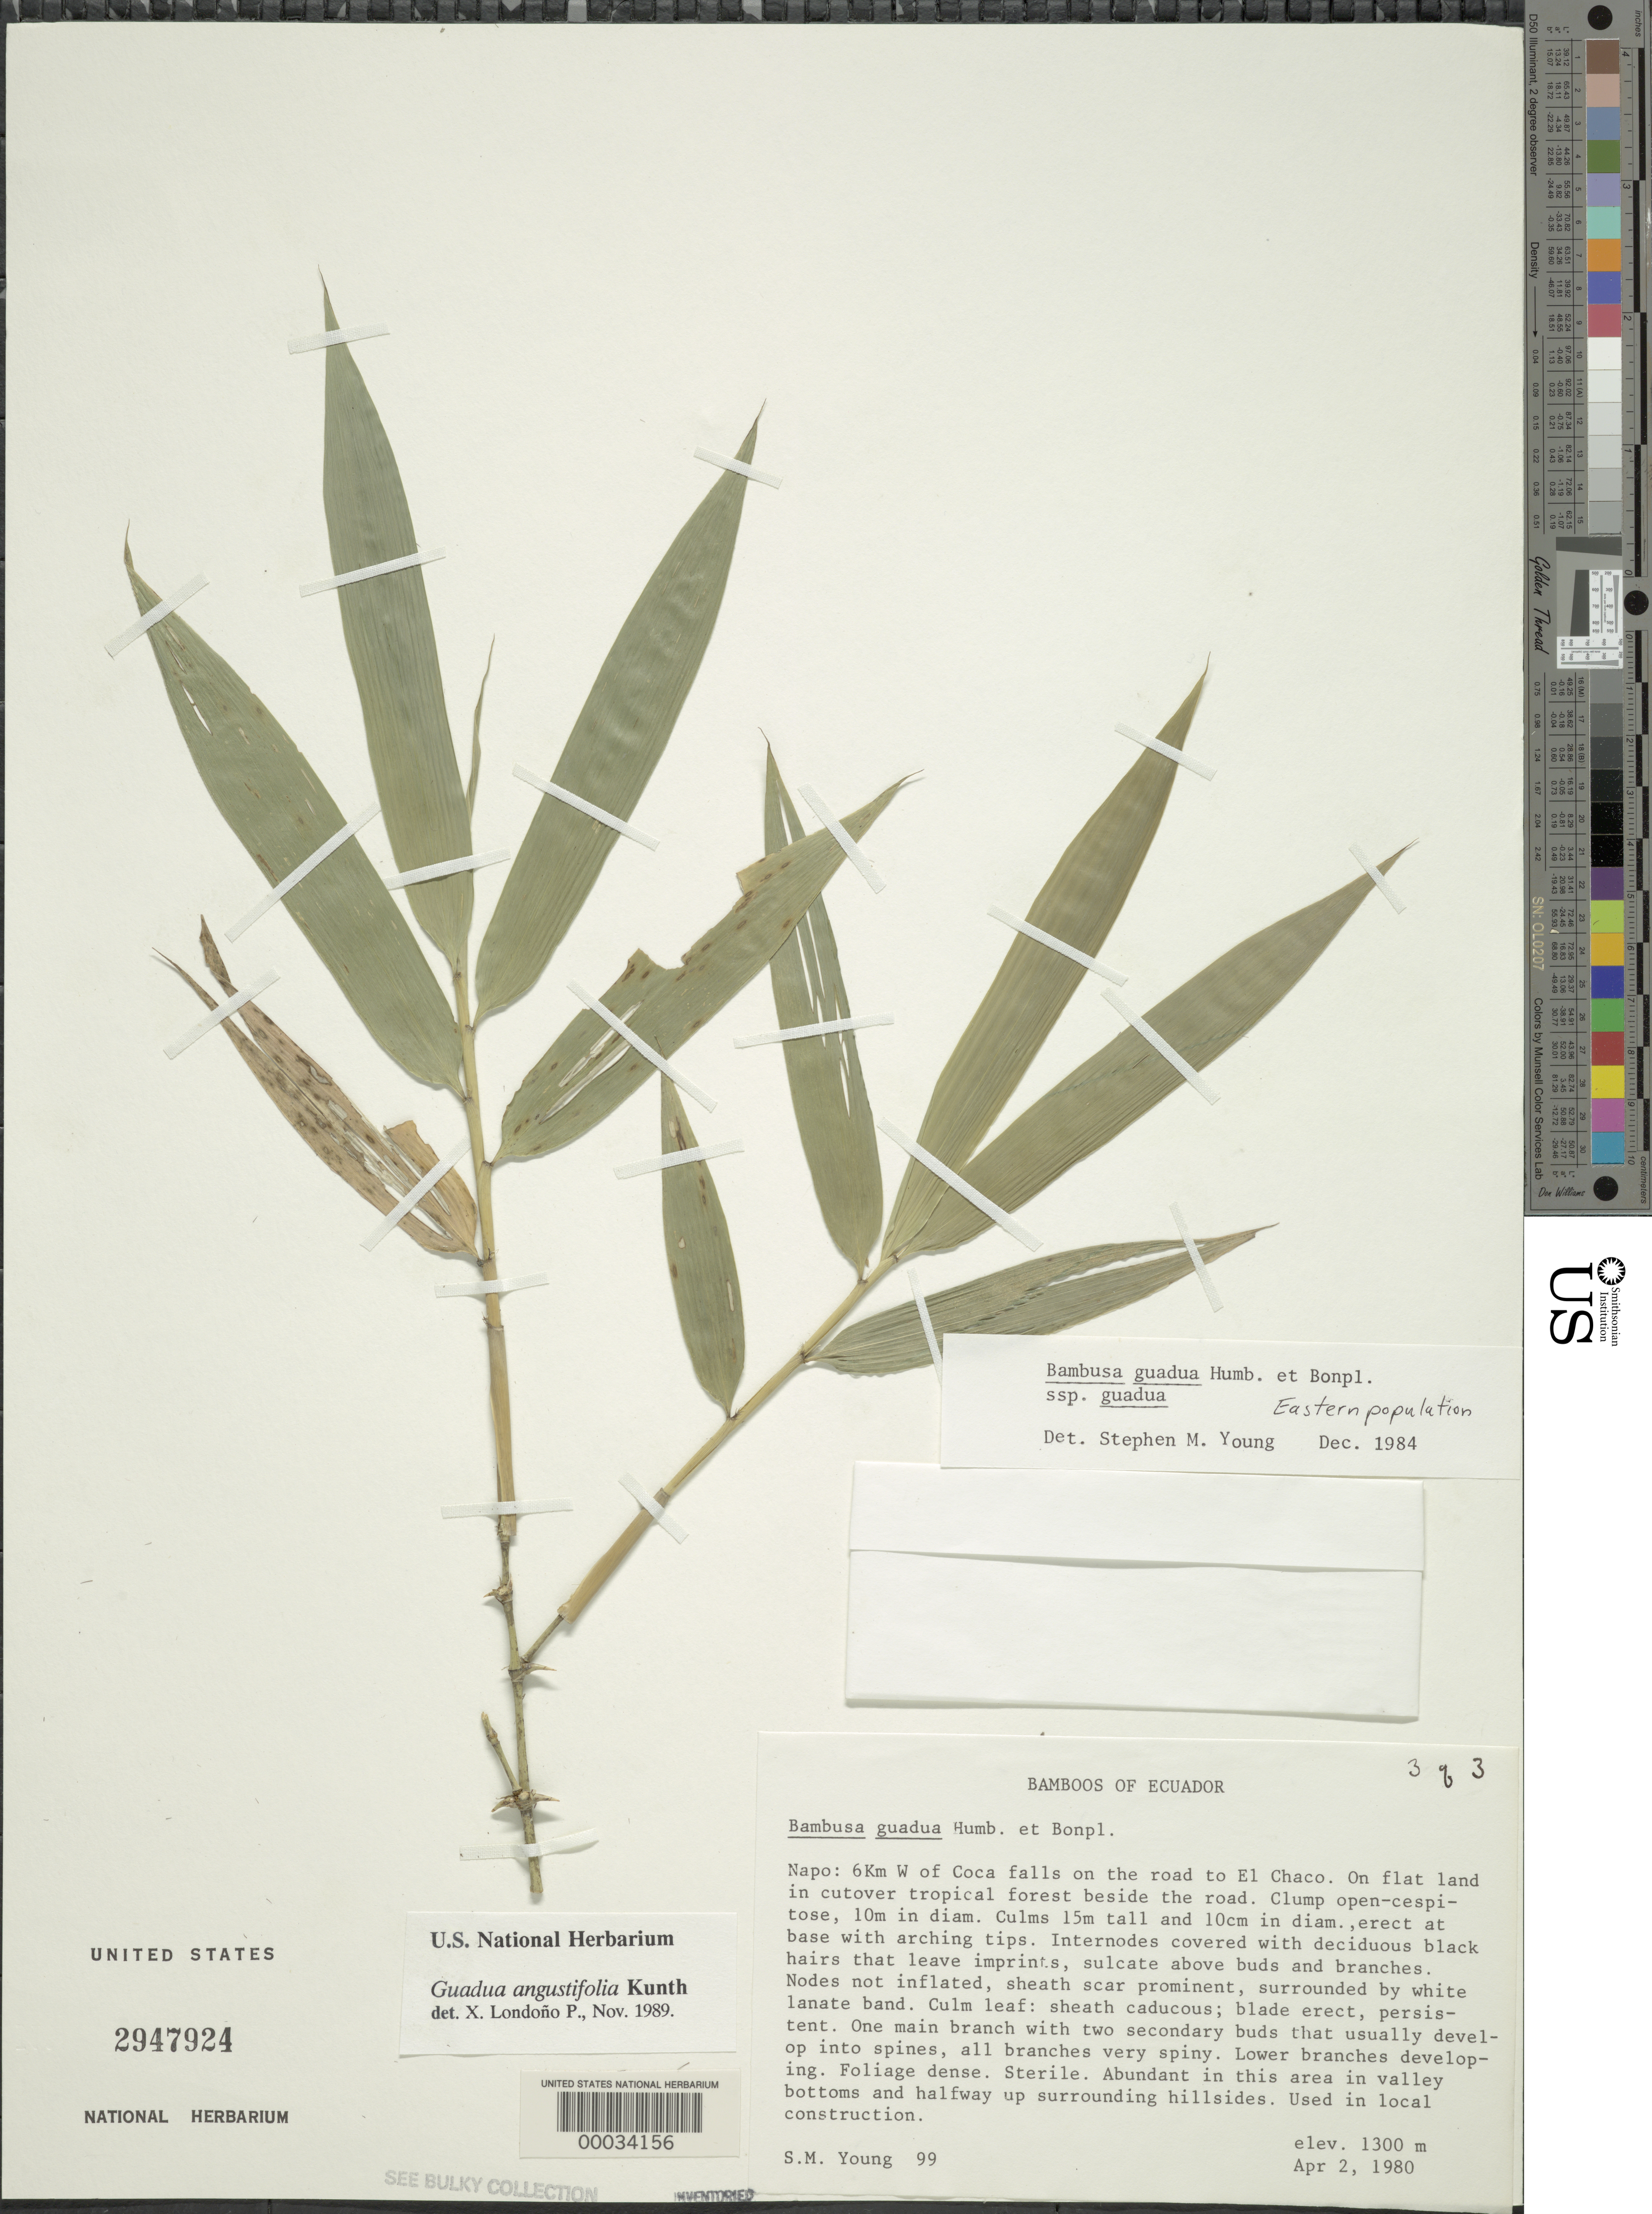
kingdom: Plantae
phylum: Tracheophyta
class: Liliopsida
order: Poales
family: Poaceae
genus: Guadua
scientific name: Guadua angustifolia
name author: Kunth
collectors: S. Young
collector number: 99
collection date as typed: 02 Apr 1980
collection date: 1980-04-02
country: Ecuador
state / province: Napo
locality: Coca falls, el chaco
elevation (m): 1300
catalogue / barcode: US 2947924